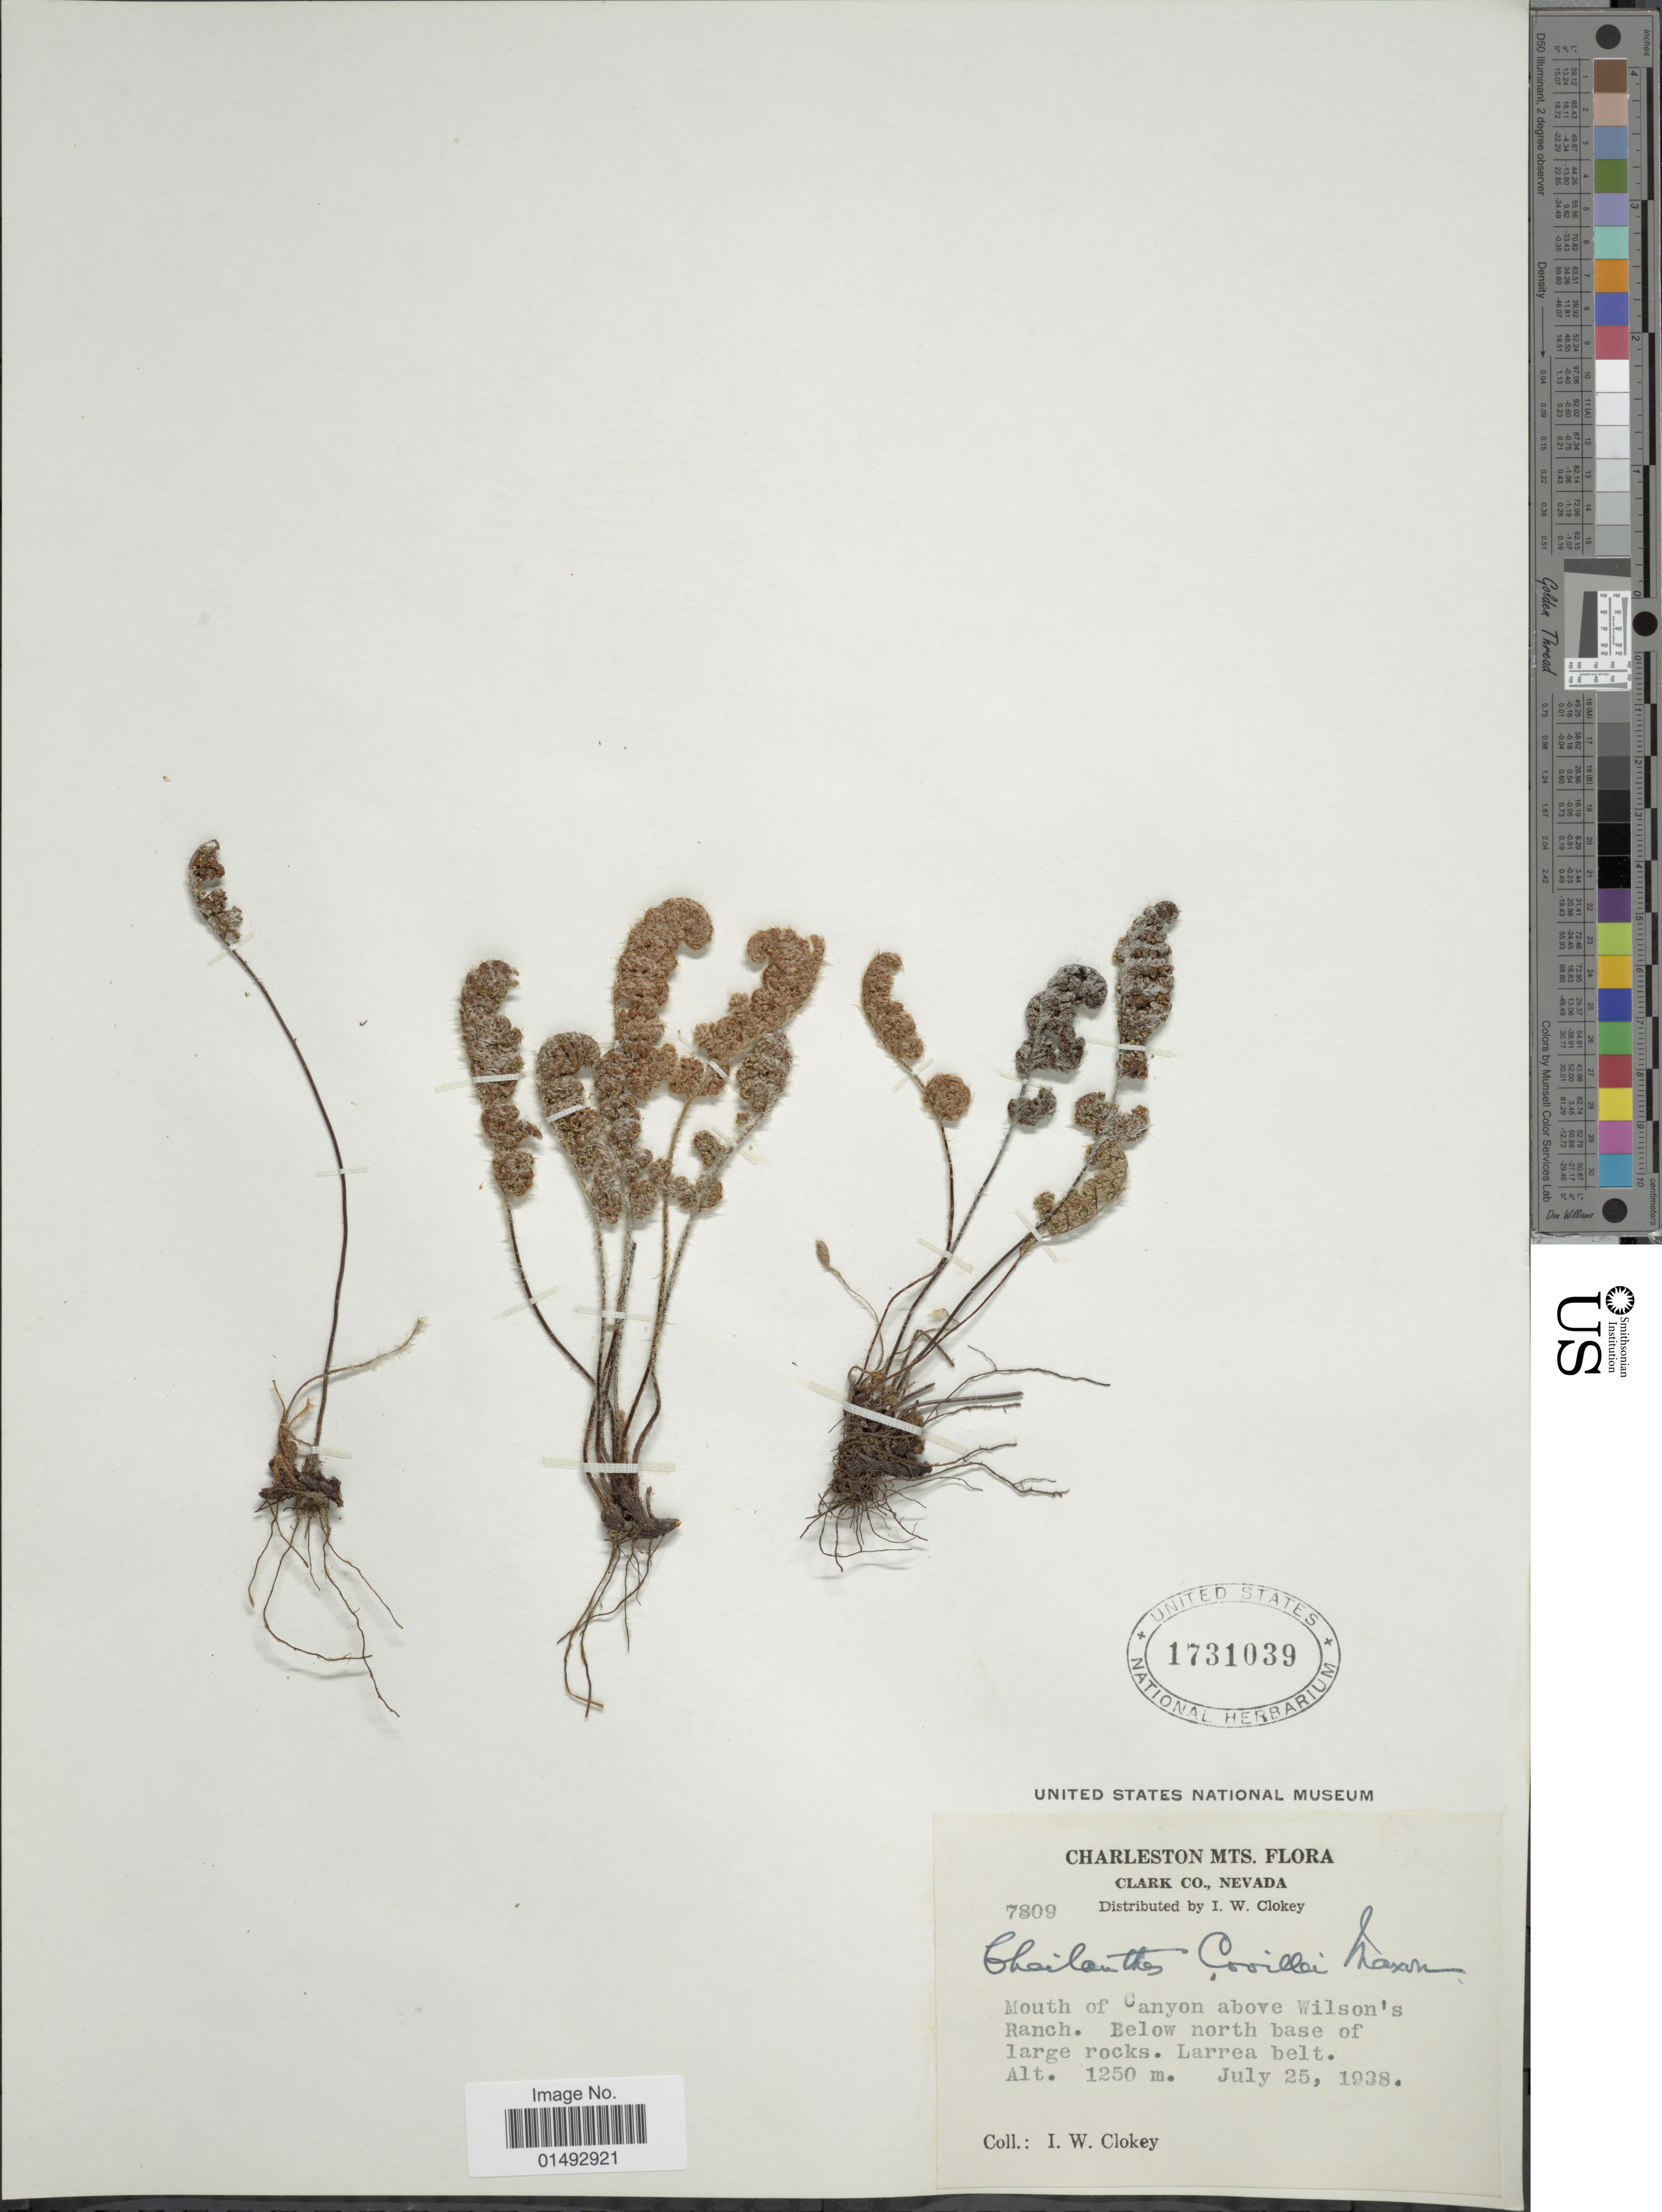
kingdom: Plantae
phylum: Tracheophyta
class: Polypodiopsida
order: Polypodiales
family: Pteridaceae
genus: Myriopteris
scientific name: Myriopteris covillei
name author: (Maxon) Á. Löve & D. Löve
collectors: I. W. Clokey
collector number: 7809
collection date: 1938-07-25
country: United States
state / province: Nevada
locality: Charleston Mts. Clark Co., Nevada, Mouth of canyon above Wilson's Ranch. Below north base of large rocks. Larrea belt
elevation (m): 1250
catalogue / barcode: US 1731039